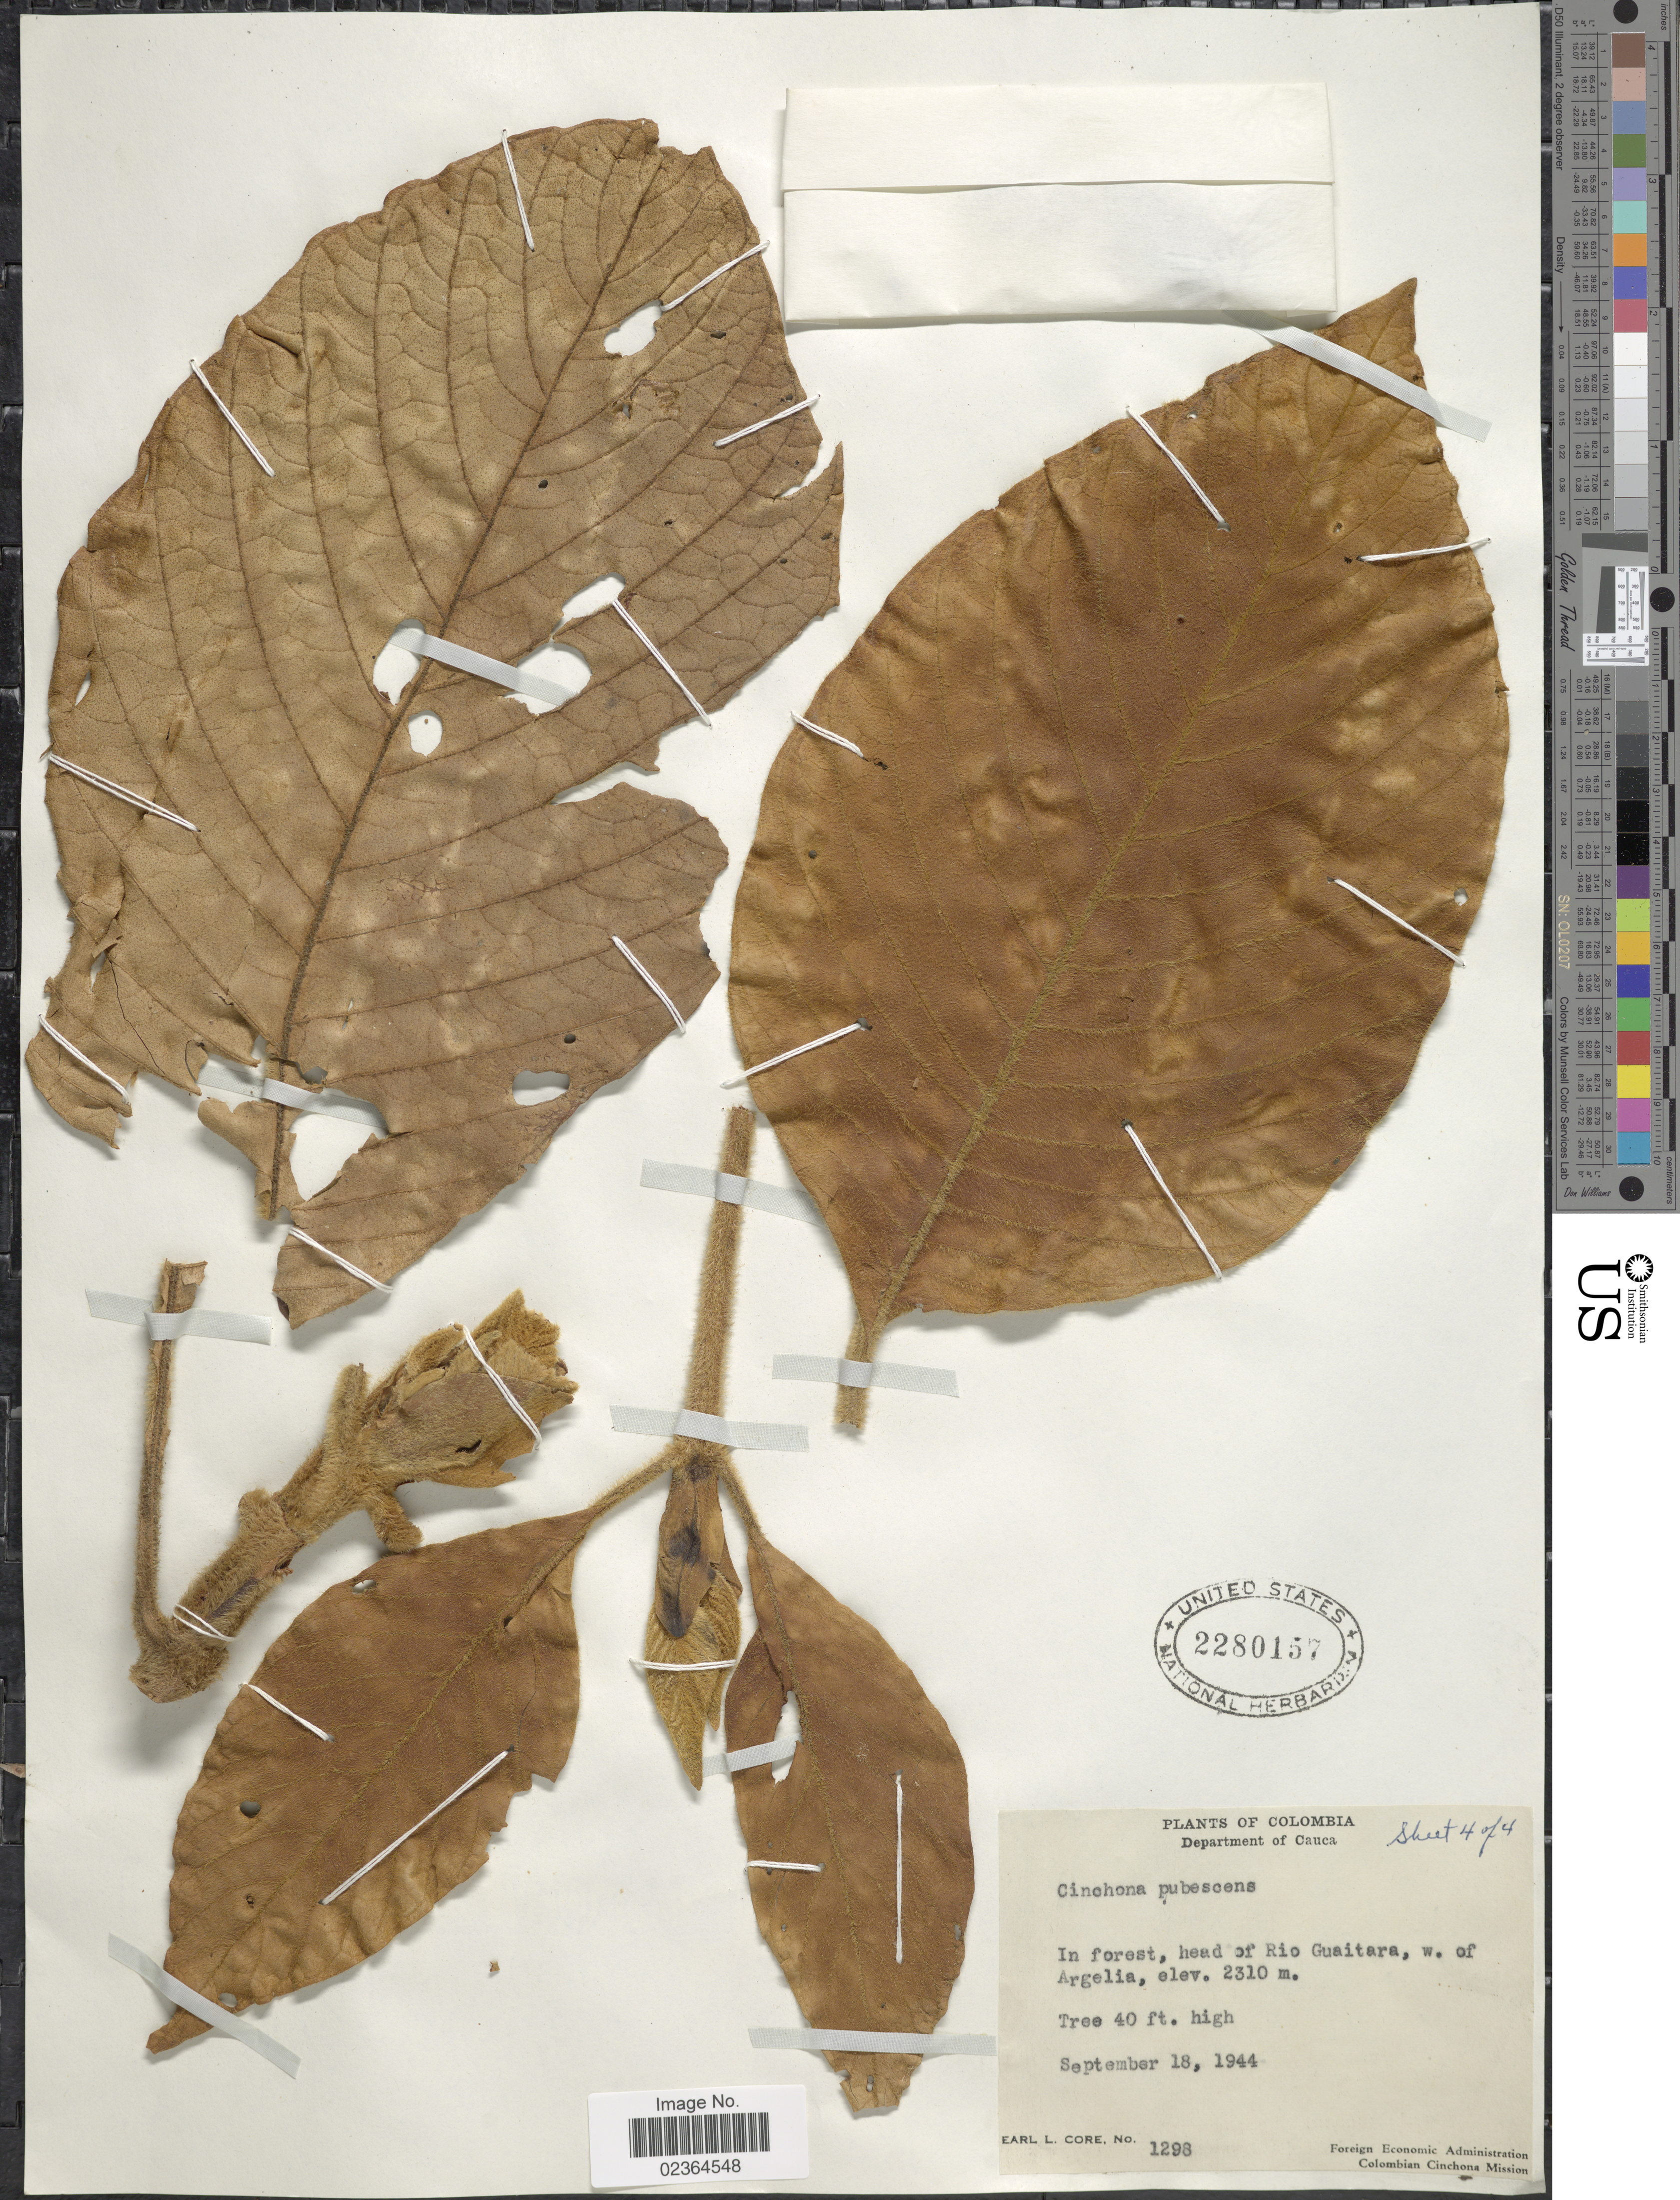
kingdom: Plantae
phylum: Tracheophyta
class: Magnoliopsida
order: Gentianales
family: Rubiaceae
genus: Cinchona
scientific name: Cinchona pubescens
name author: Vahl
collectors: E. L. Core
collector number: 1298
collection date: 1944-09-18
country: Colombia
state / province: Cauca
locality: Head of Rio Guaitara, w. of Argelia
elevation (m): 2310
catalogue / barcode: US 2280157